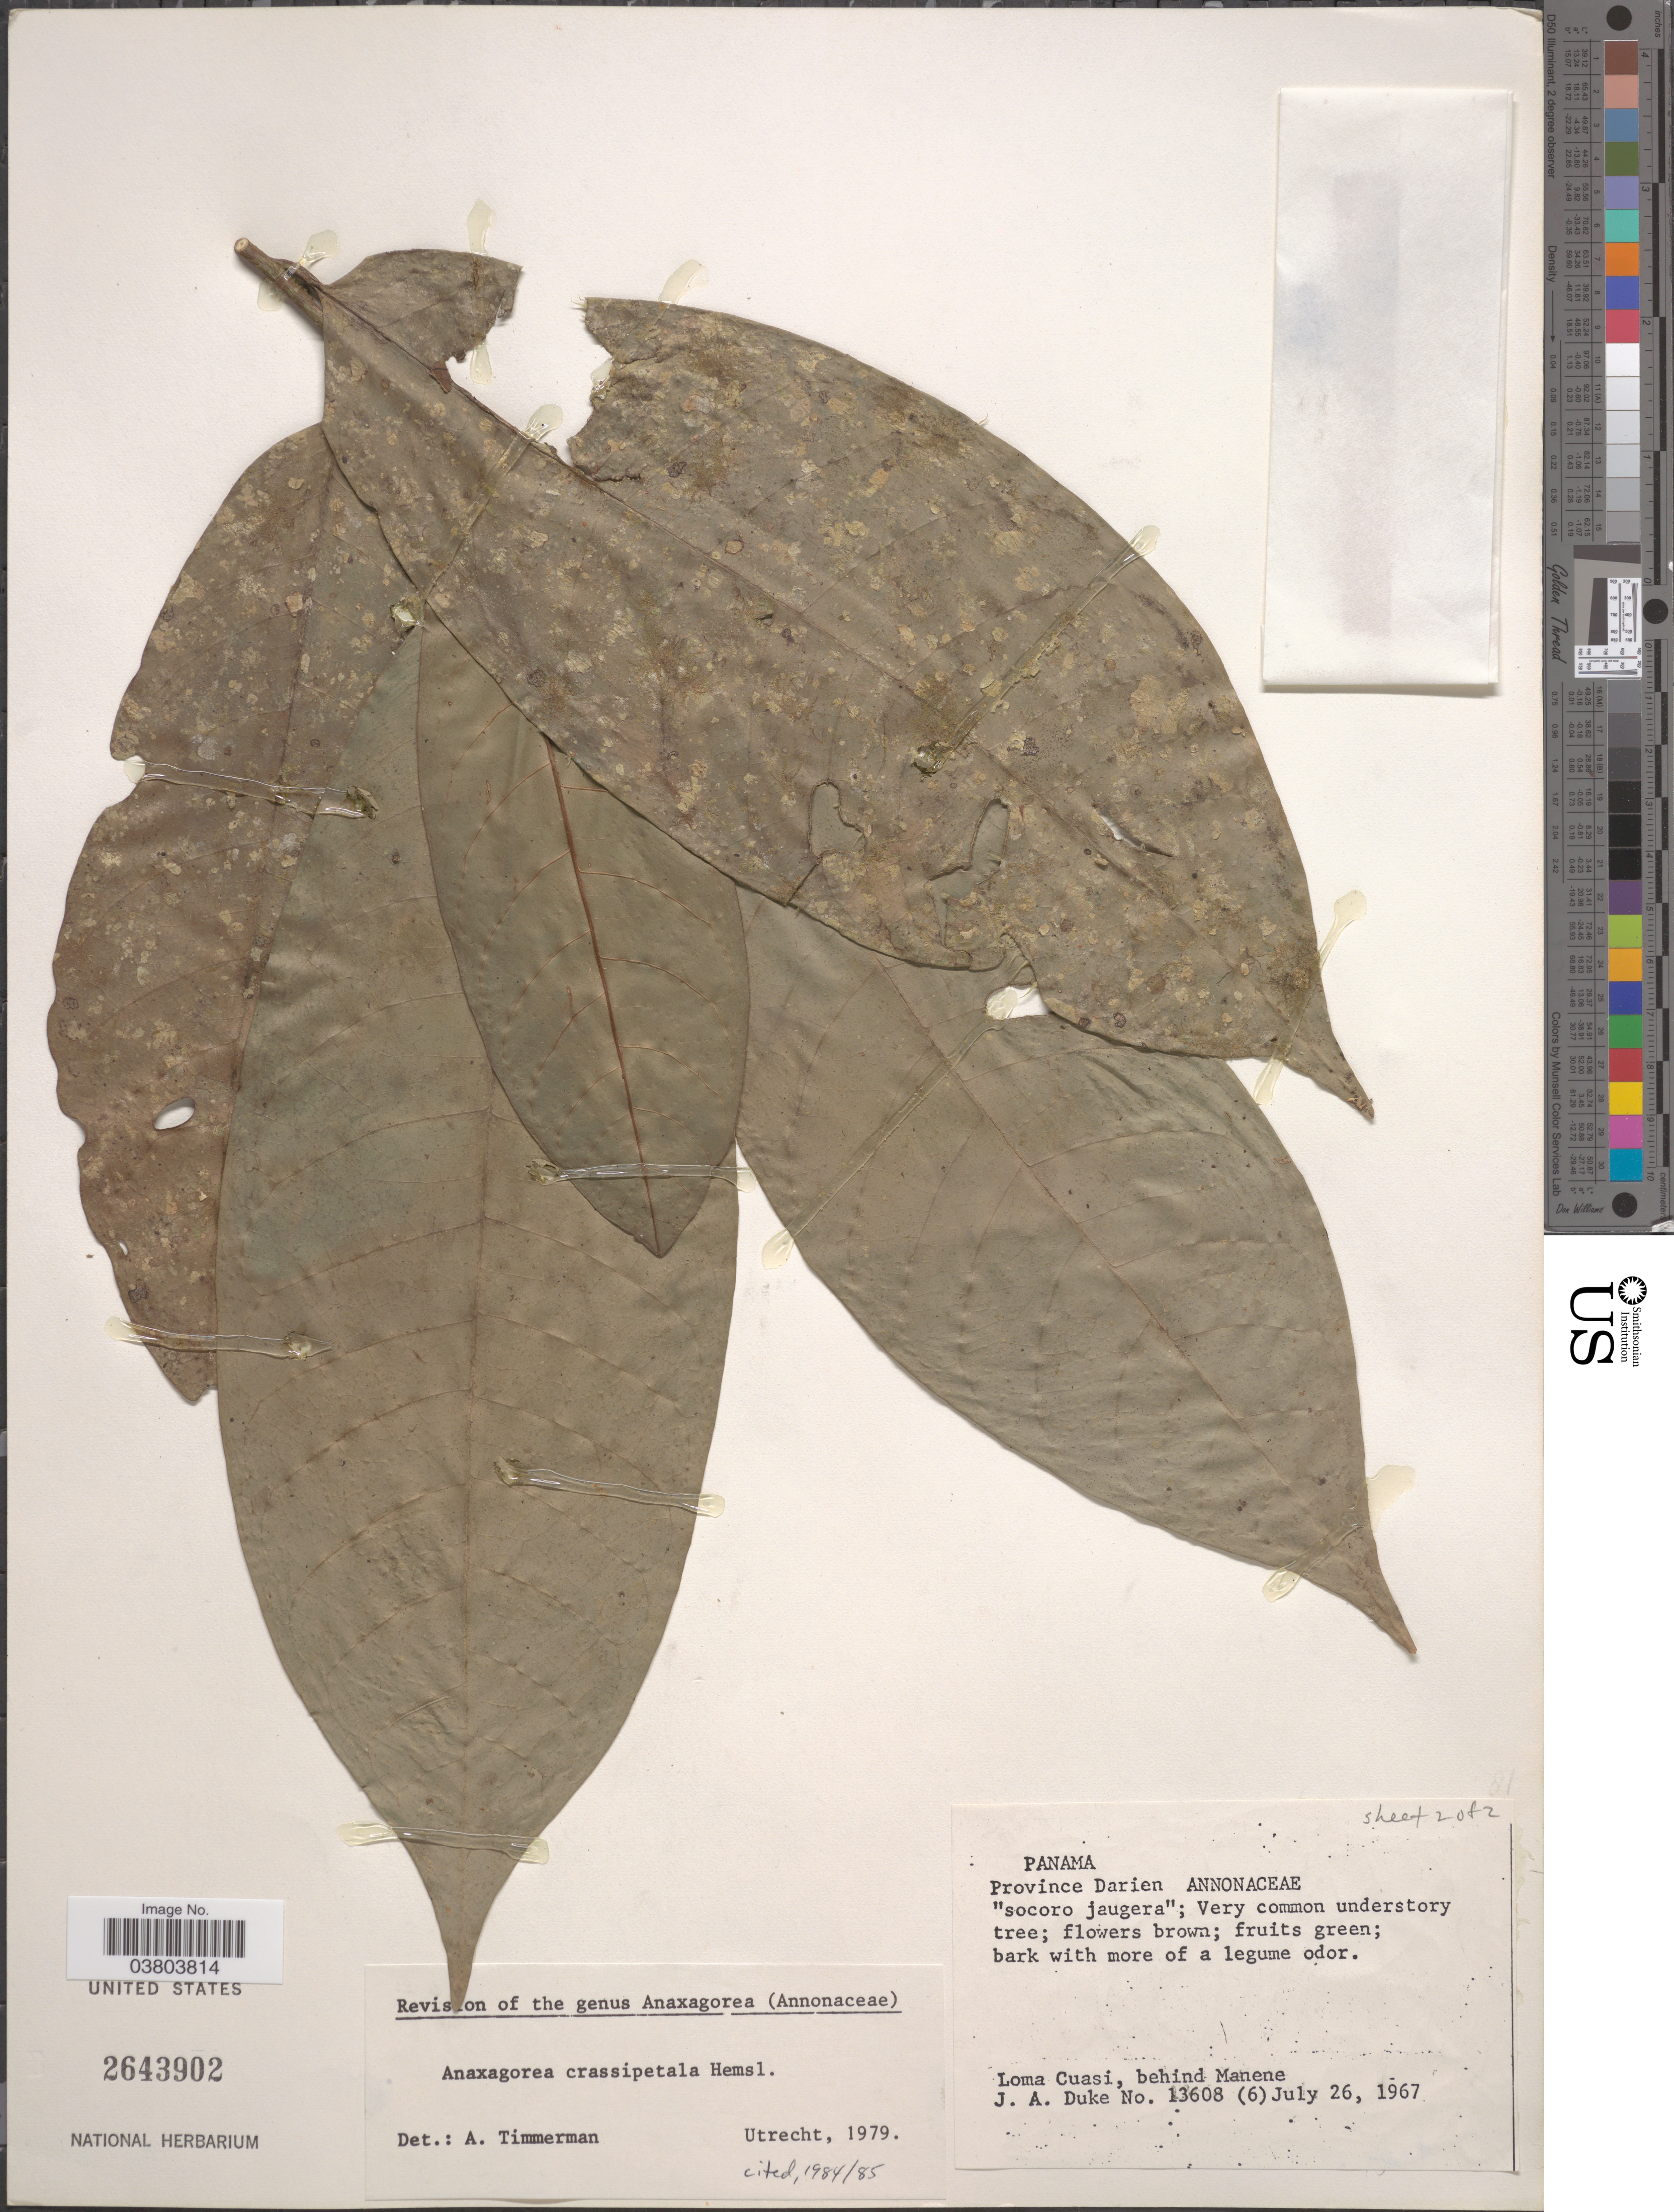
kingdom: Plantae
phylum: Tracheophyta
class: Magnoliopsida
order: Magnoliales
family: Annonaceae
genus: Anaxagorea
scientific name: Anaxagorea crassipetala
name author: Hemsl.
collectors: J. A. Duke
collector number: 13608 (6)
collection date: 1967-07-26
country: Panama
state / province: Darien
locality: Loma Cuasi, behind Manene.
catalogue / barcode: US 2643902